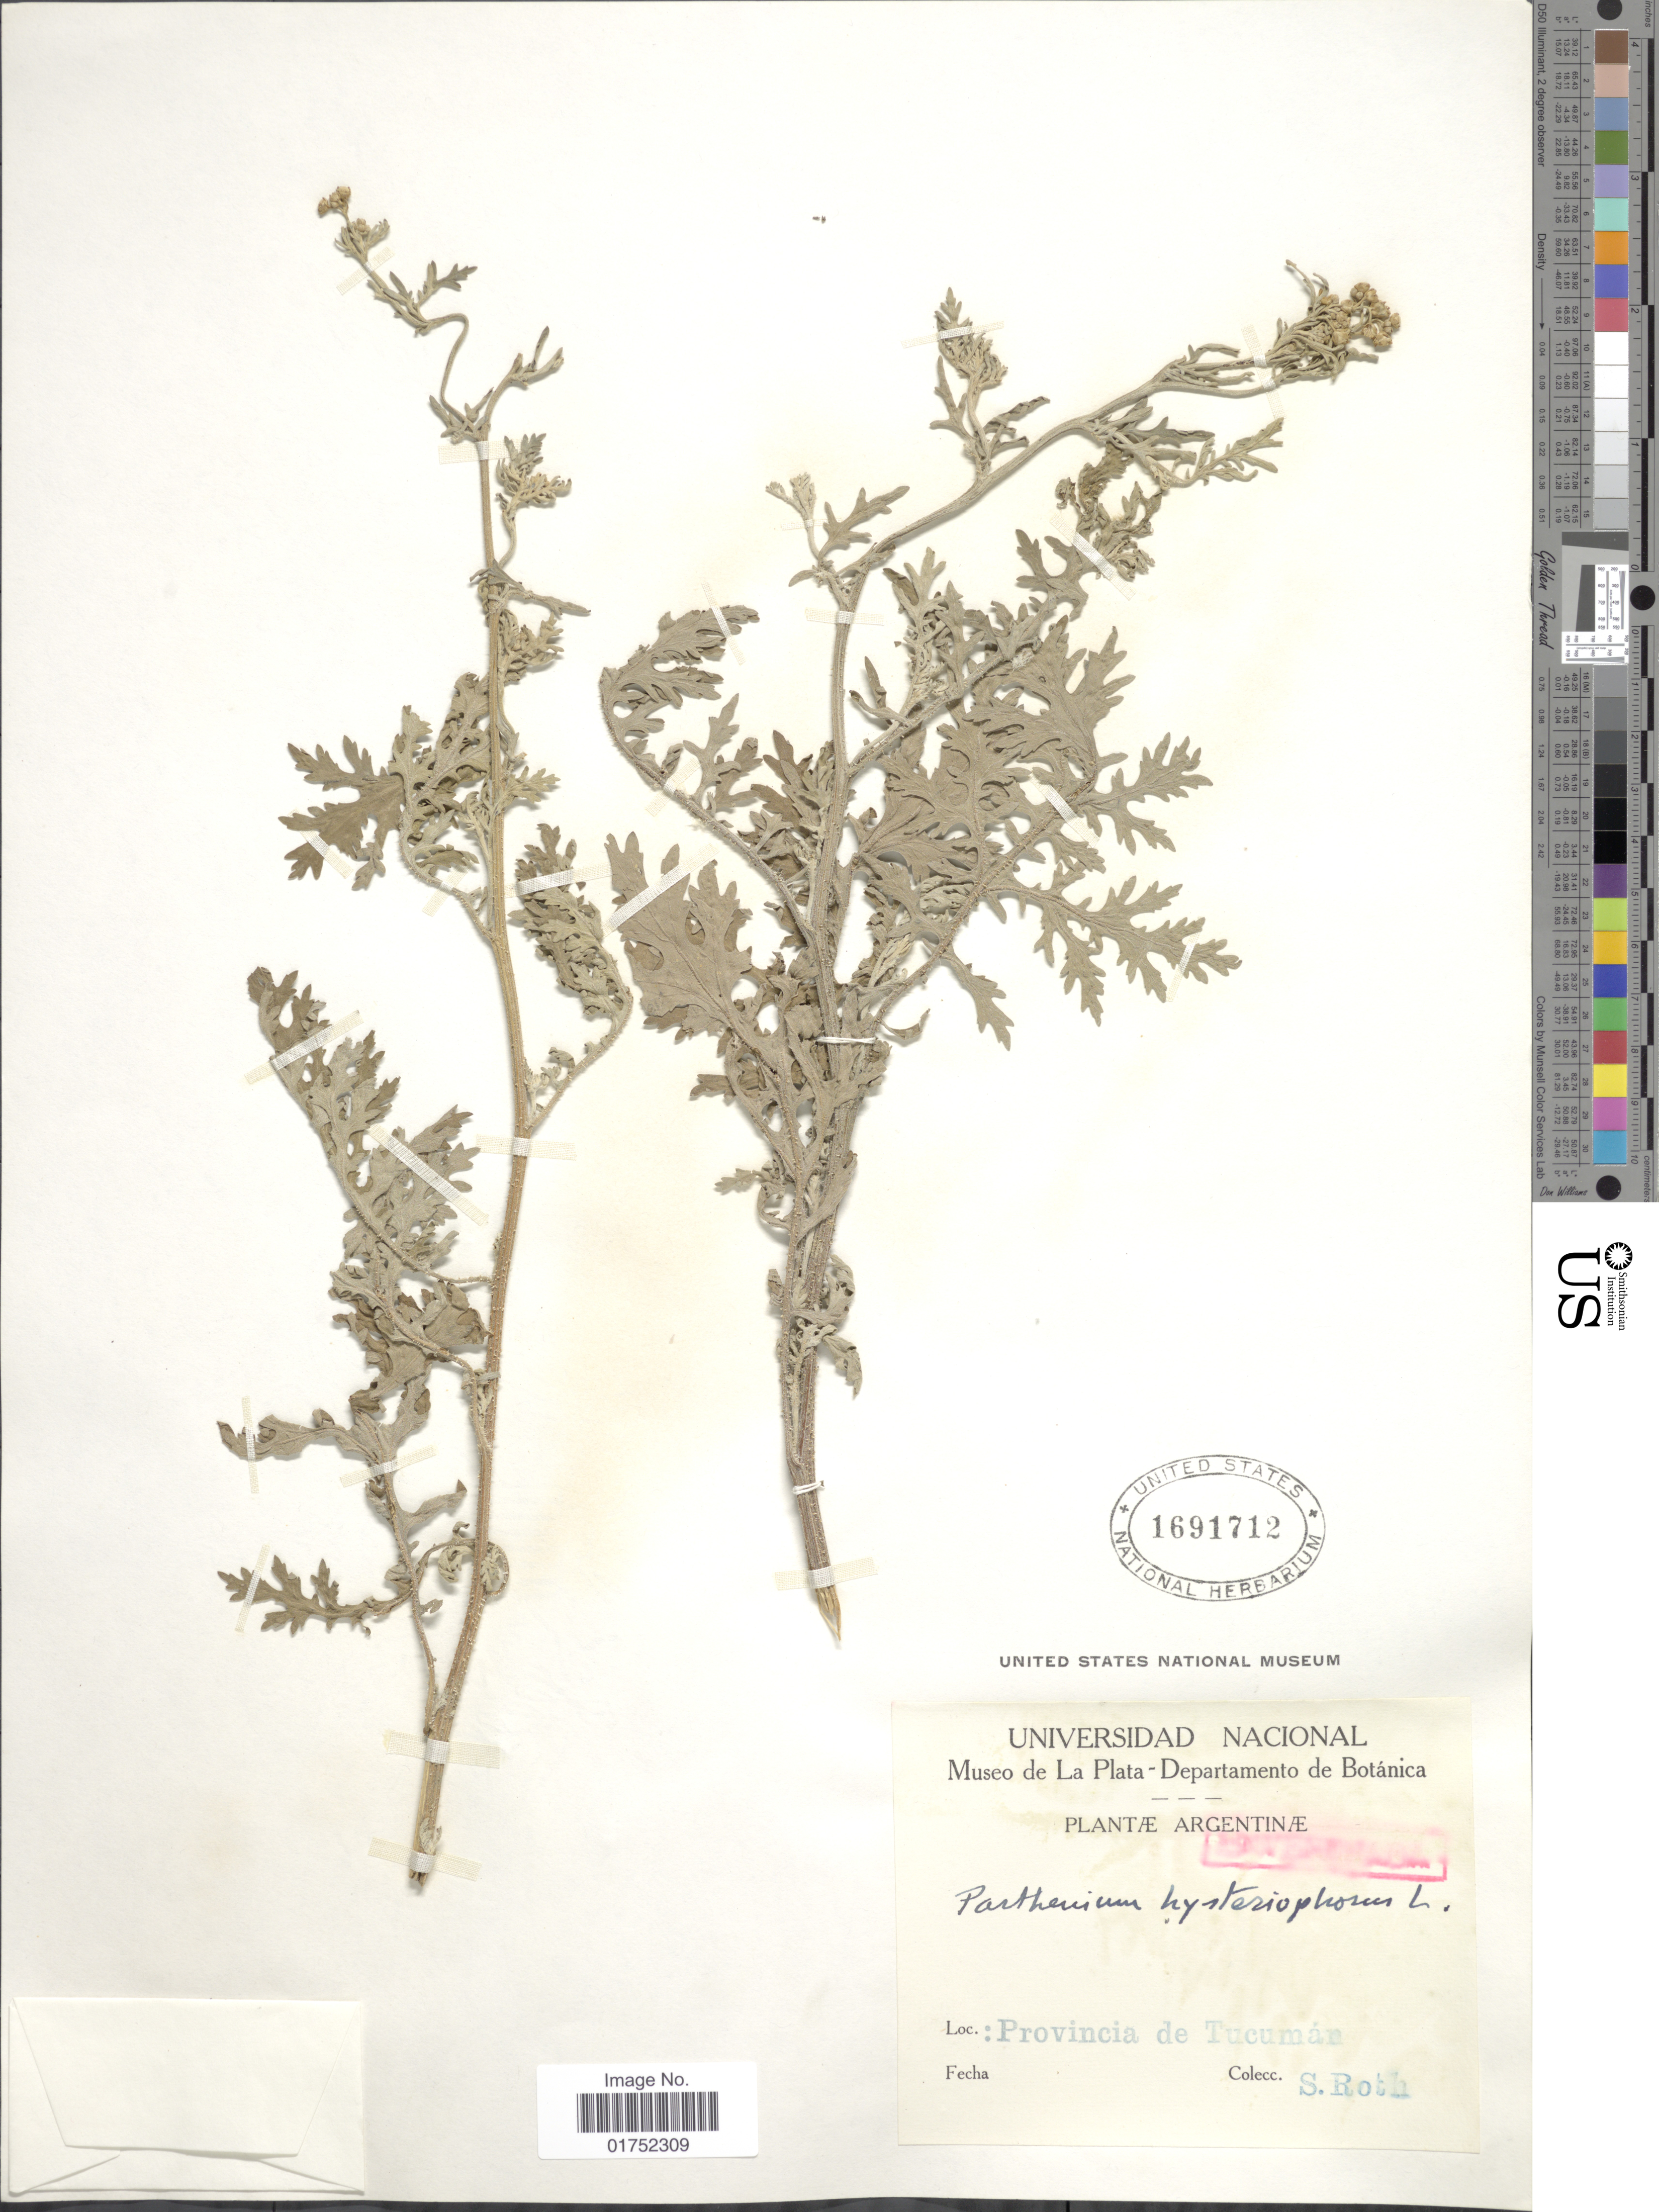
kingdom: Plantae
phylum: Tracheophyta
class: Magnoliopsida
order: Asterales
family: Asteraceae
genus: Parthenium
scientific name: Parthenium hysterophorus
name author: L.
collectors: S. Roth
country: Argentina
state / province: Tucuman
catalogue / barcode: US 1691712